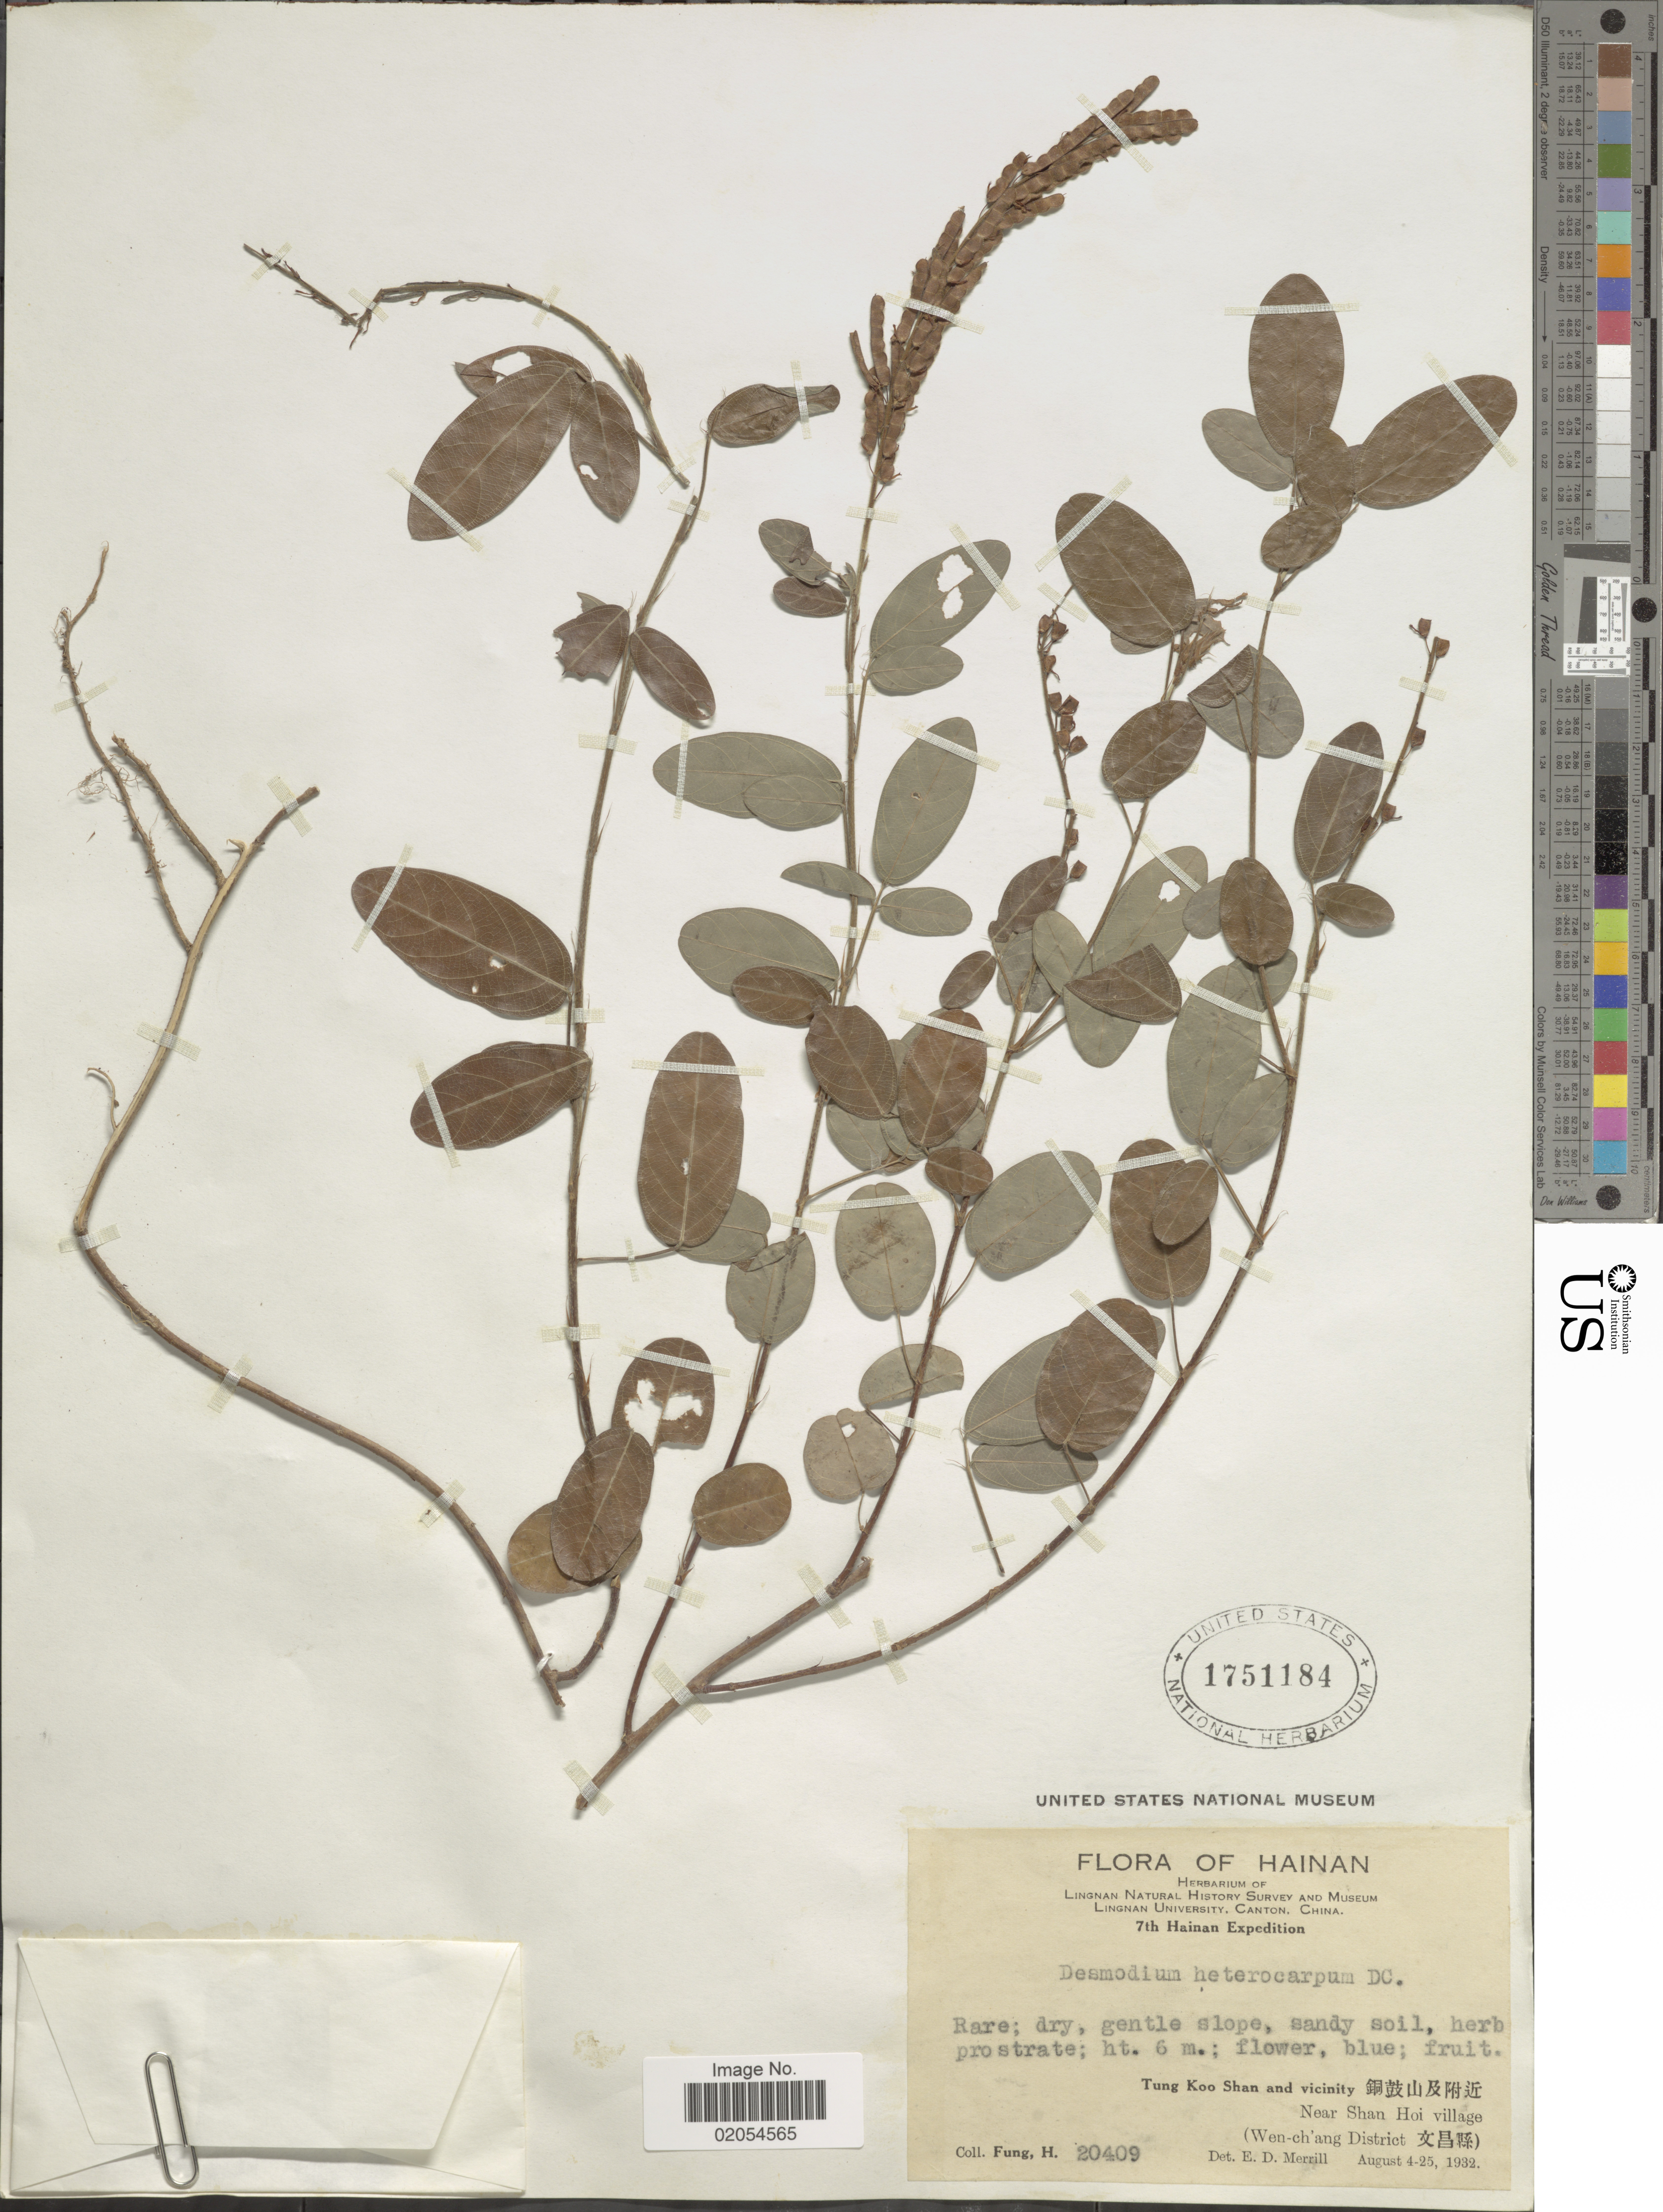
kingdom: Plantae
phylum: Tracheophyta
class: Magnoliopsida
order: Fabales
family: Fabaceae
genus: Grona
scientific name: Grona heterocarpos subsp. heterocarpos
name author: (L.) H. Ohashi & K. Ohashi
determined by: Strong, Mark T., (BOT), Smithsonian Institution - National Museum of Natural History (UNITED STATES)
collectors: H. Fung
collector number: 20409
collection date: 1932-08-04/1932-08-25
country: China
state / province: Hainan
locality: Tung Koo Shan and vicinity, Near Shan Hoi Village (Wen-ch'ang District)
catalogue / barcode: US 1751184